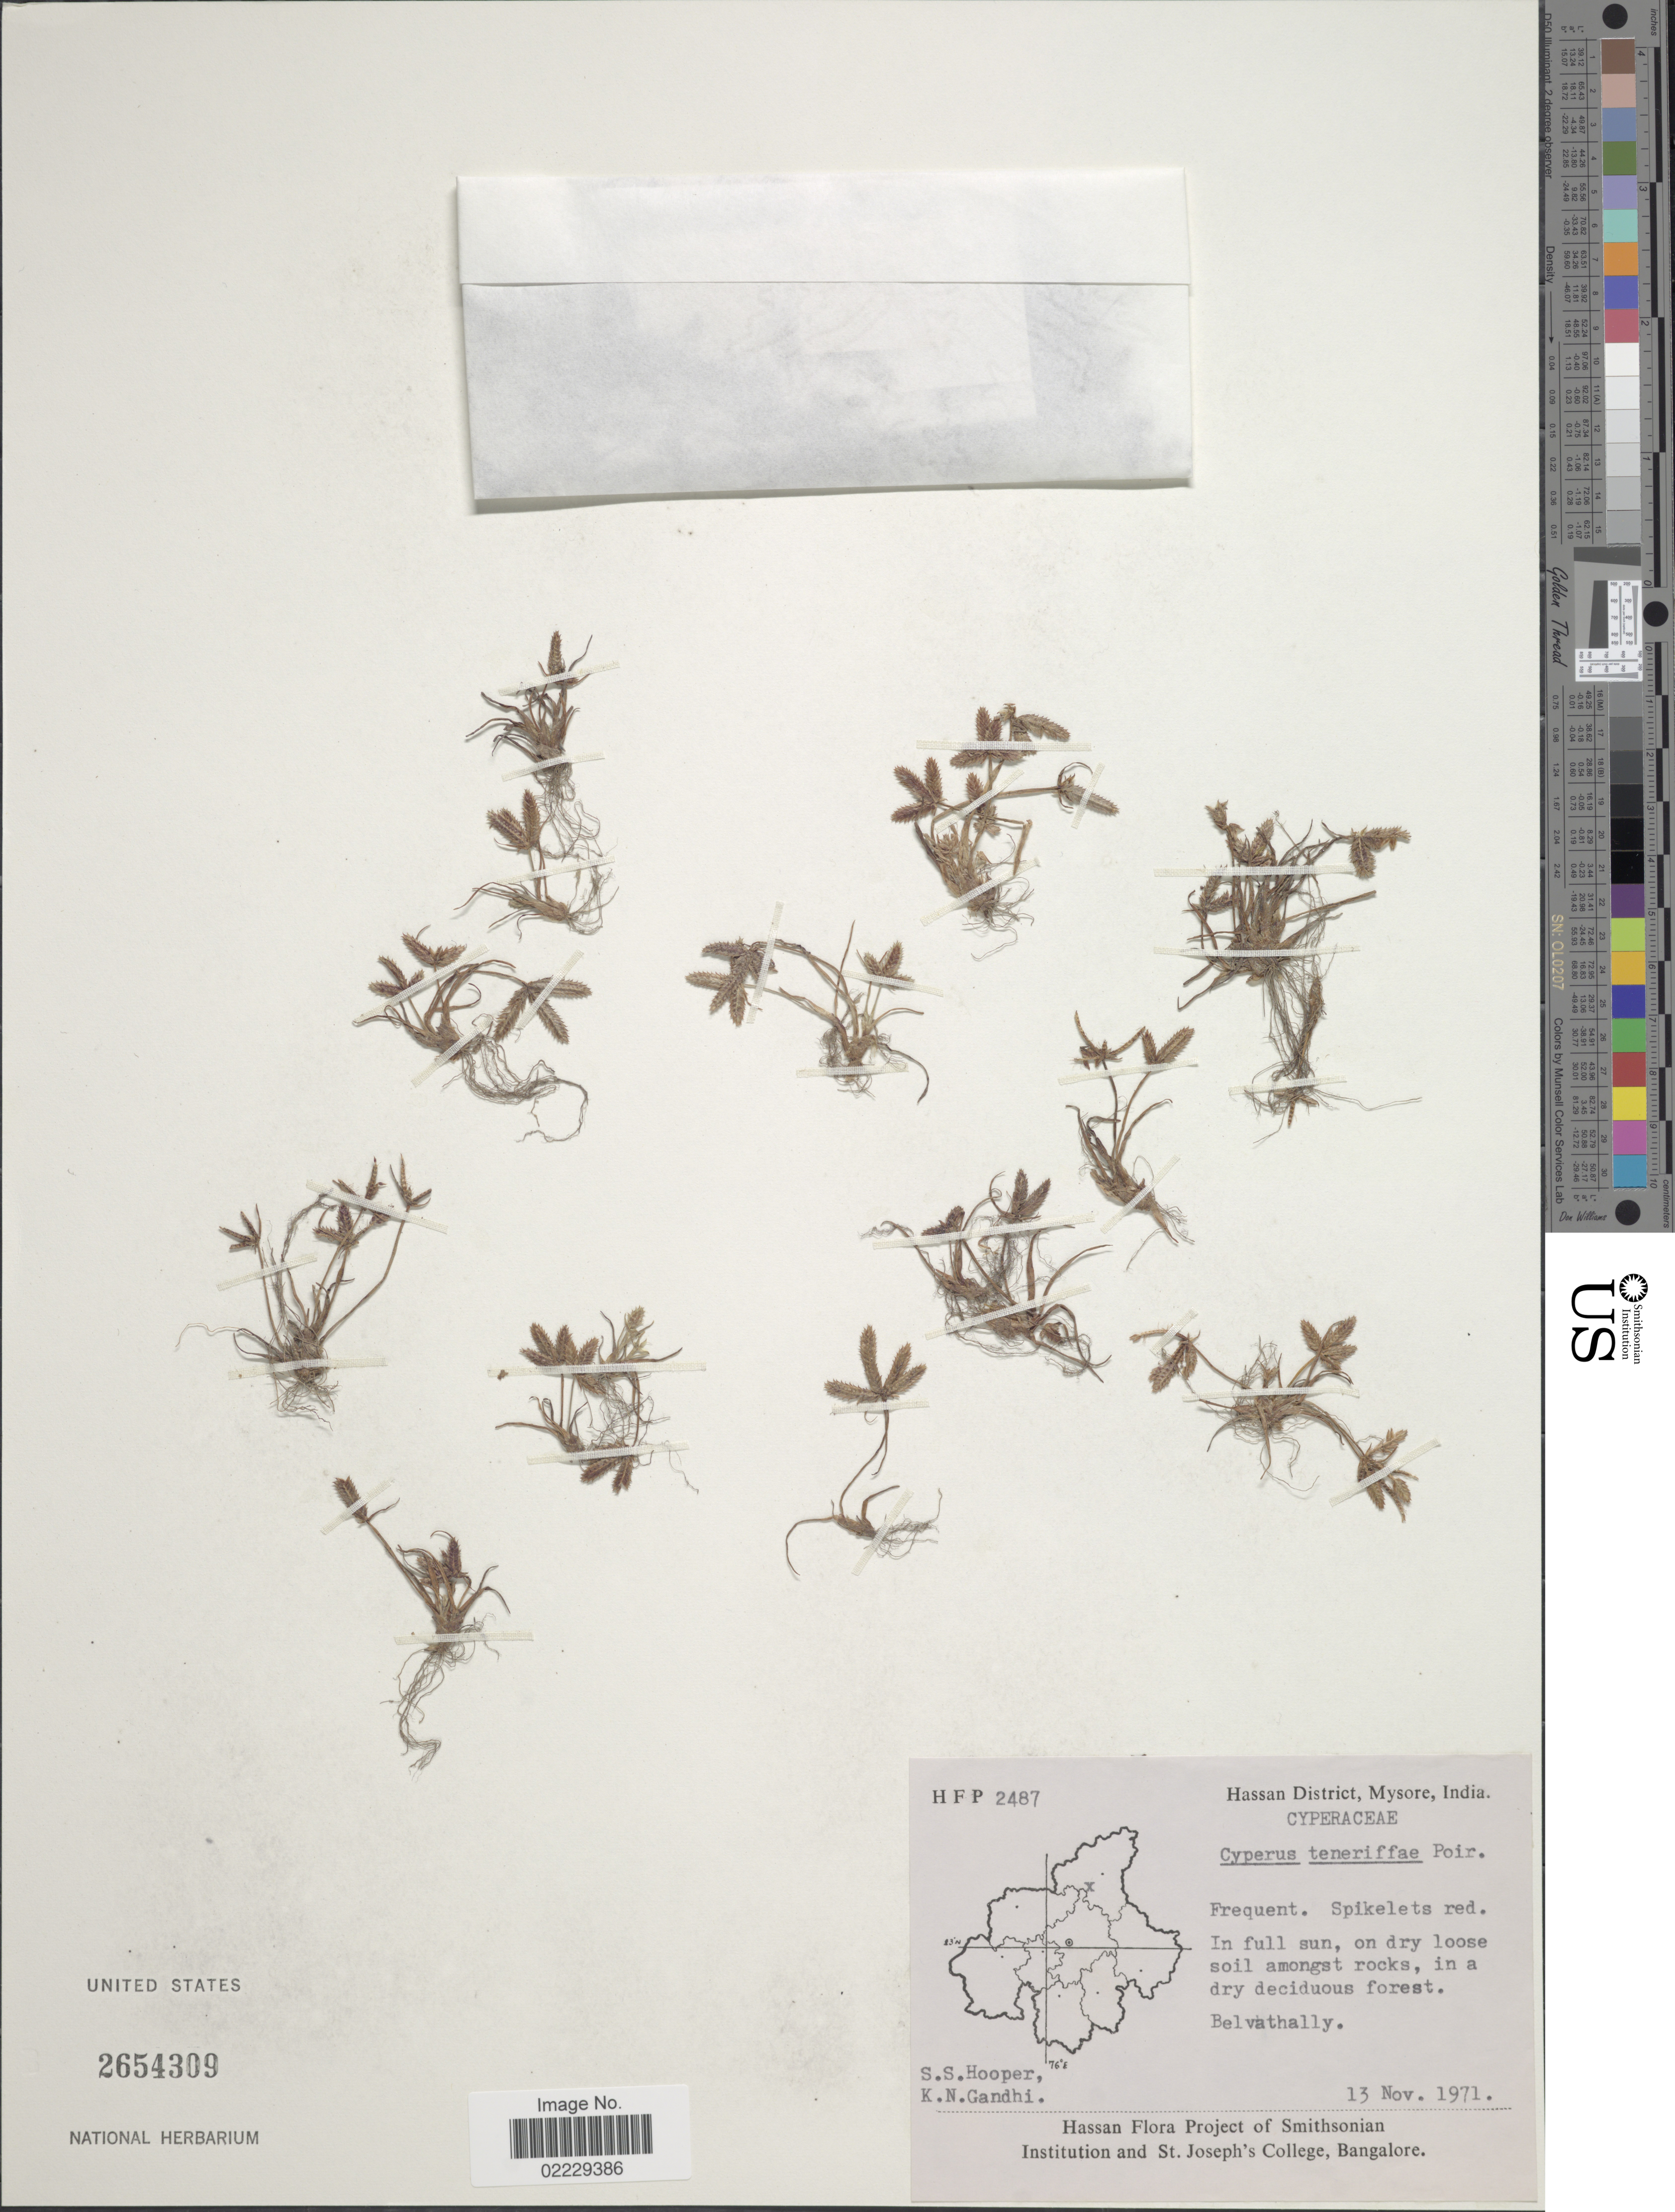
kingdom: Plantae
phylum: Tracheophyta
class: Liliopsida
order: Poales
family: Cyperaceae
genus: Cyperus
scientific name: Cyperus rubicundus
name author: Vahl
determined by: Strong, Mark T., (BOT), Smithsonian Institution - National Museum of Natural History (UNITED STATES)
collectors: S. S. Hooper & K. N. Gandhi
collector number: HFP2487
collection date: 1971-11-13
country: India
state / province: Karnataka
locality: Hassan District, Mysore, Belvathally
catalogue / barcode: US 2654309